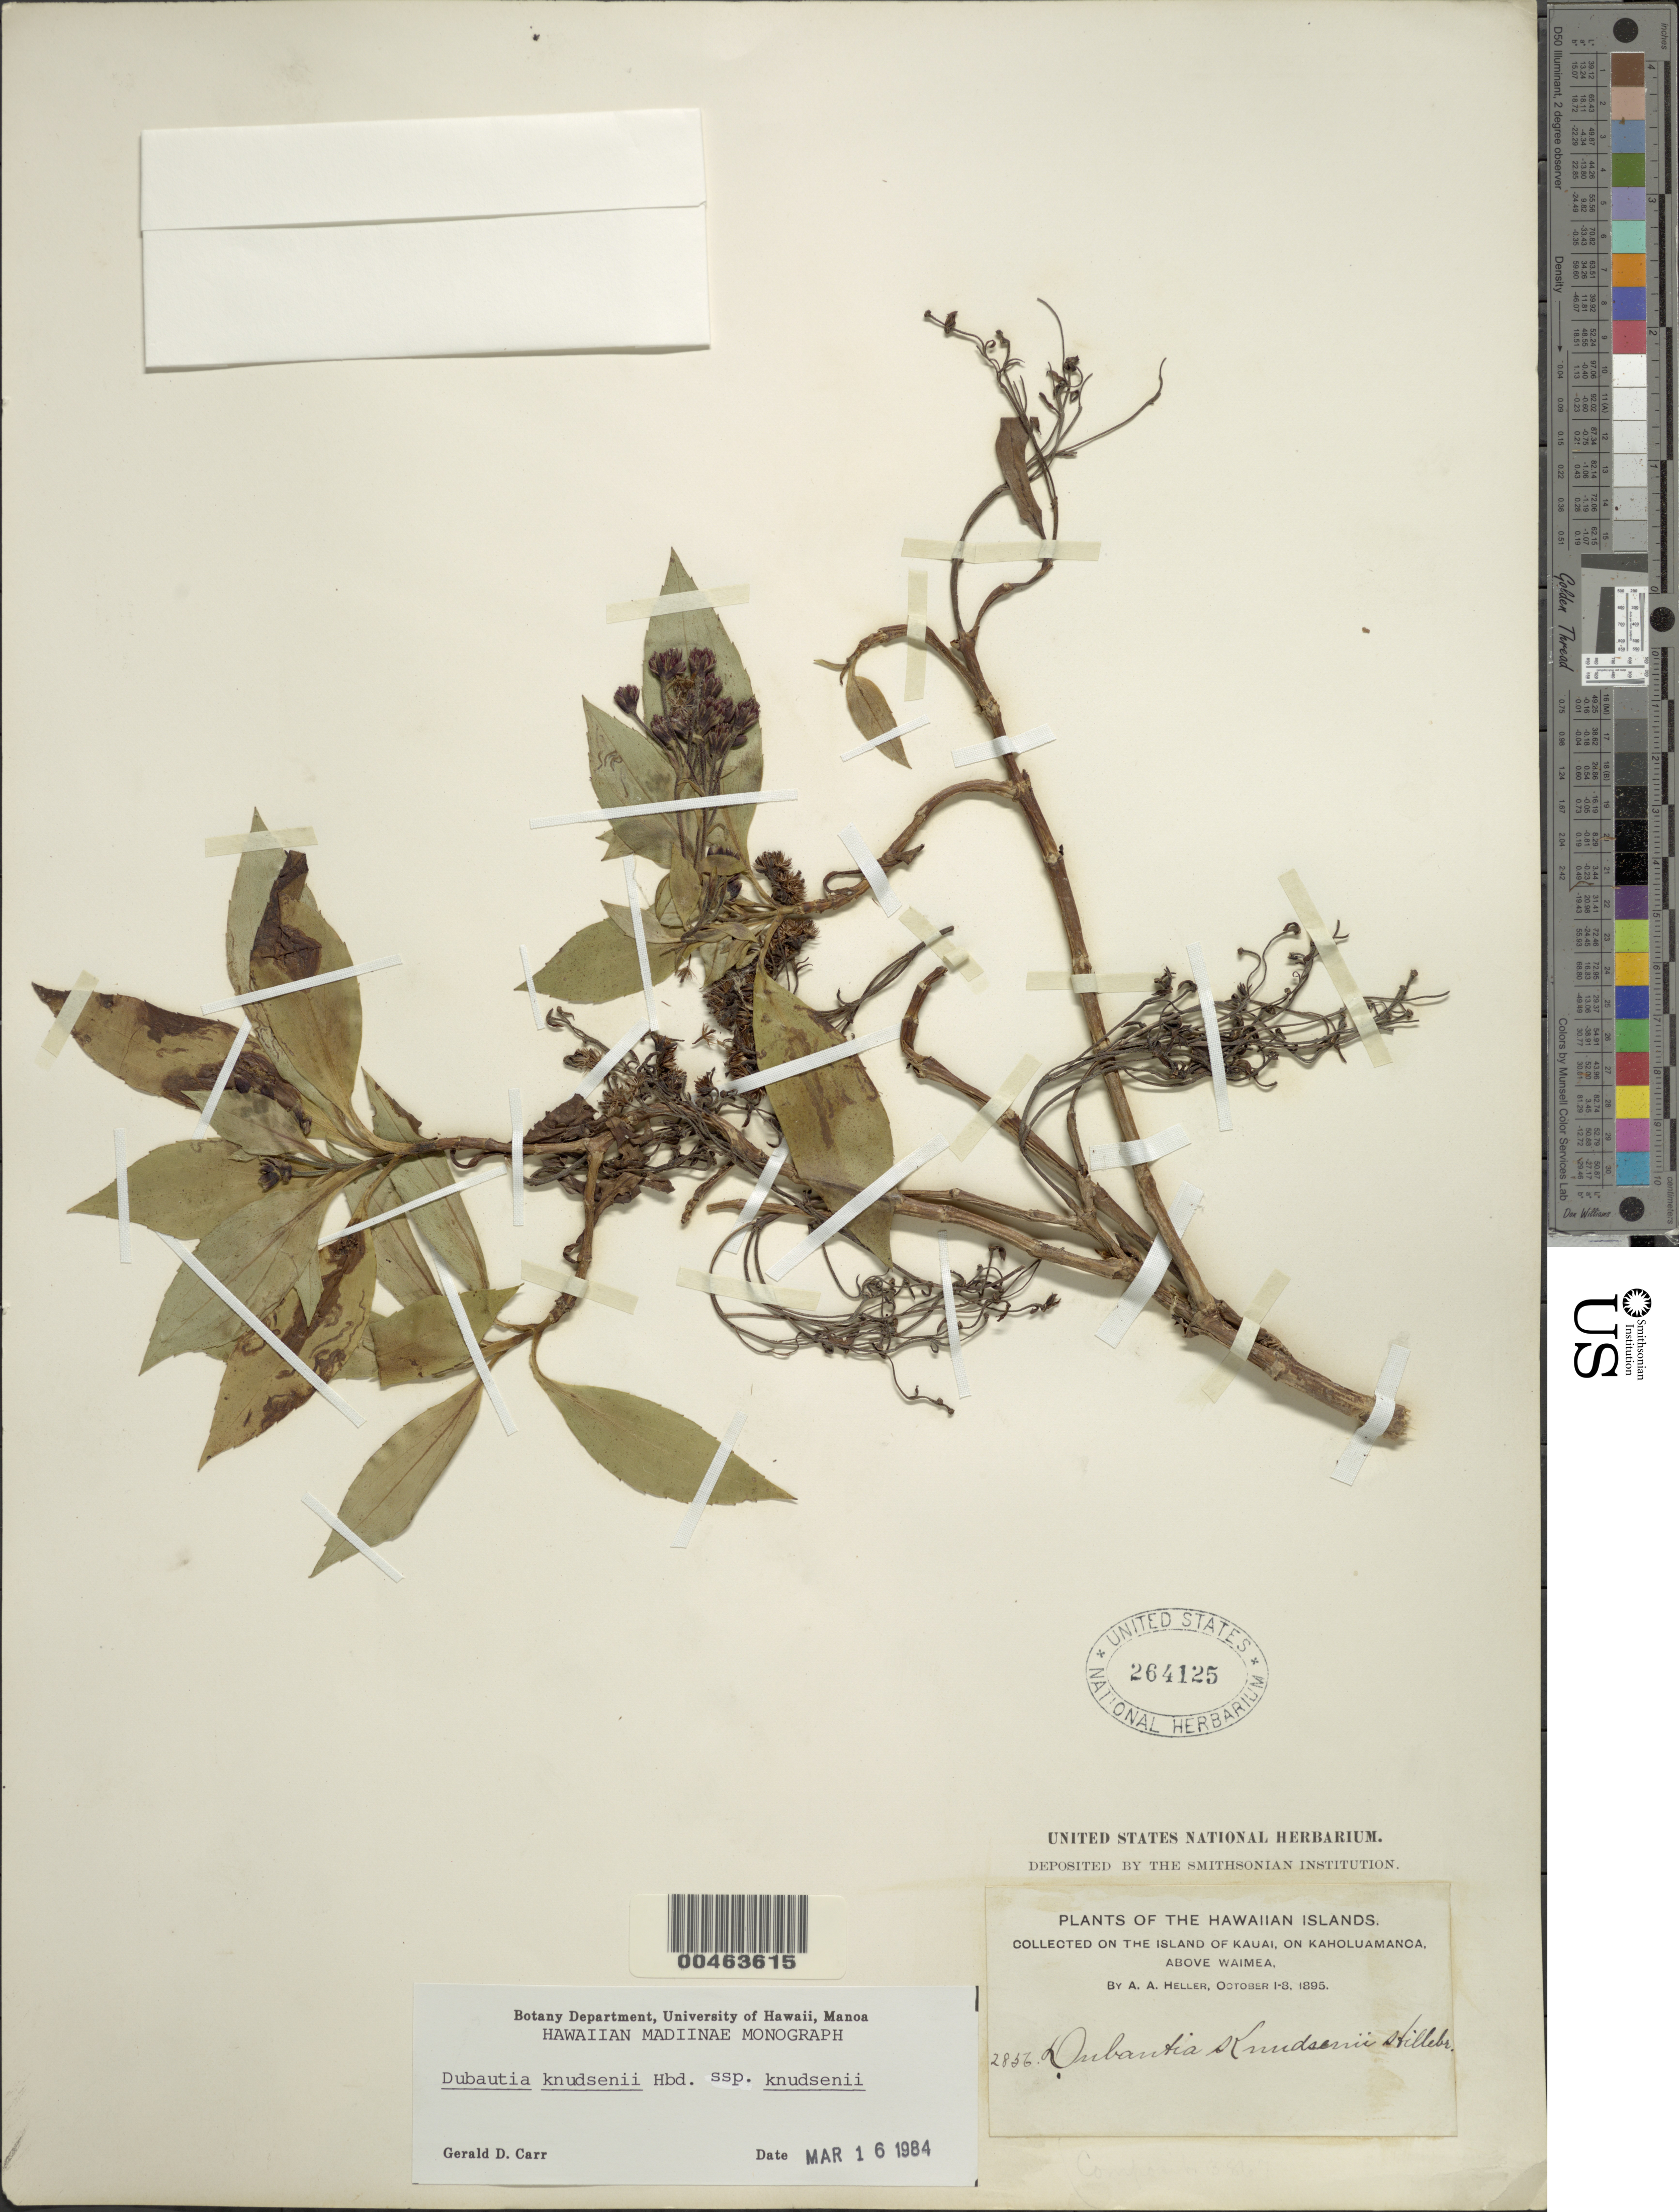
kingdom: Plantae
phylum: Tracheophyta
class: Magnoliopsida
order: Asterales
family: Asteraceae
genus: Dubautia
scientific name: Dubautia knudsenii subsp. knudsenii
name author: Hillebr.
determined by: Carr, G. D.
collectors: A. A. Heller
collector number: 2856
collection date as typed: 1 Oct 1895 to 8 Oct 1895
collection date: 1895-10-01/1895-10-08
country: United States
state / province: Hawaii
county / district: Kauai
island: Kaua'i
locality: On Kaholuamanoa, above Waimea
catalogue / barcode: US 264125